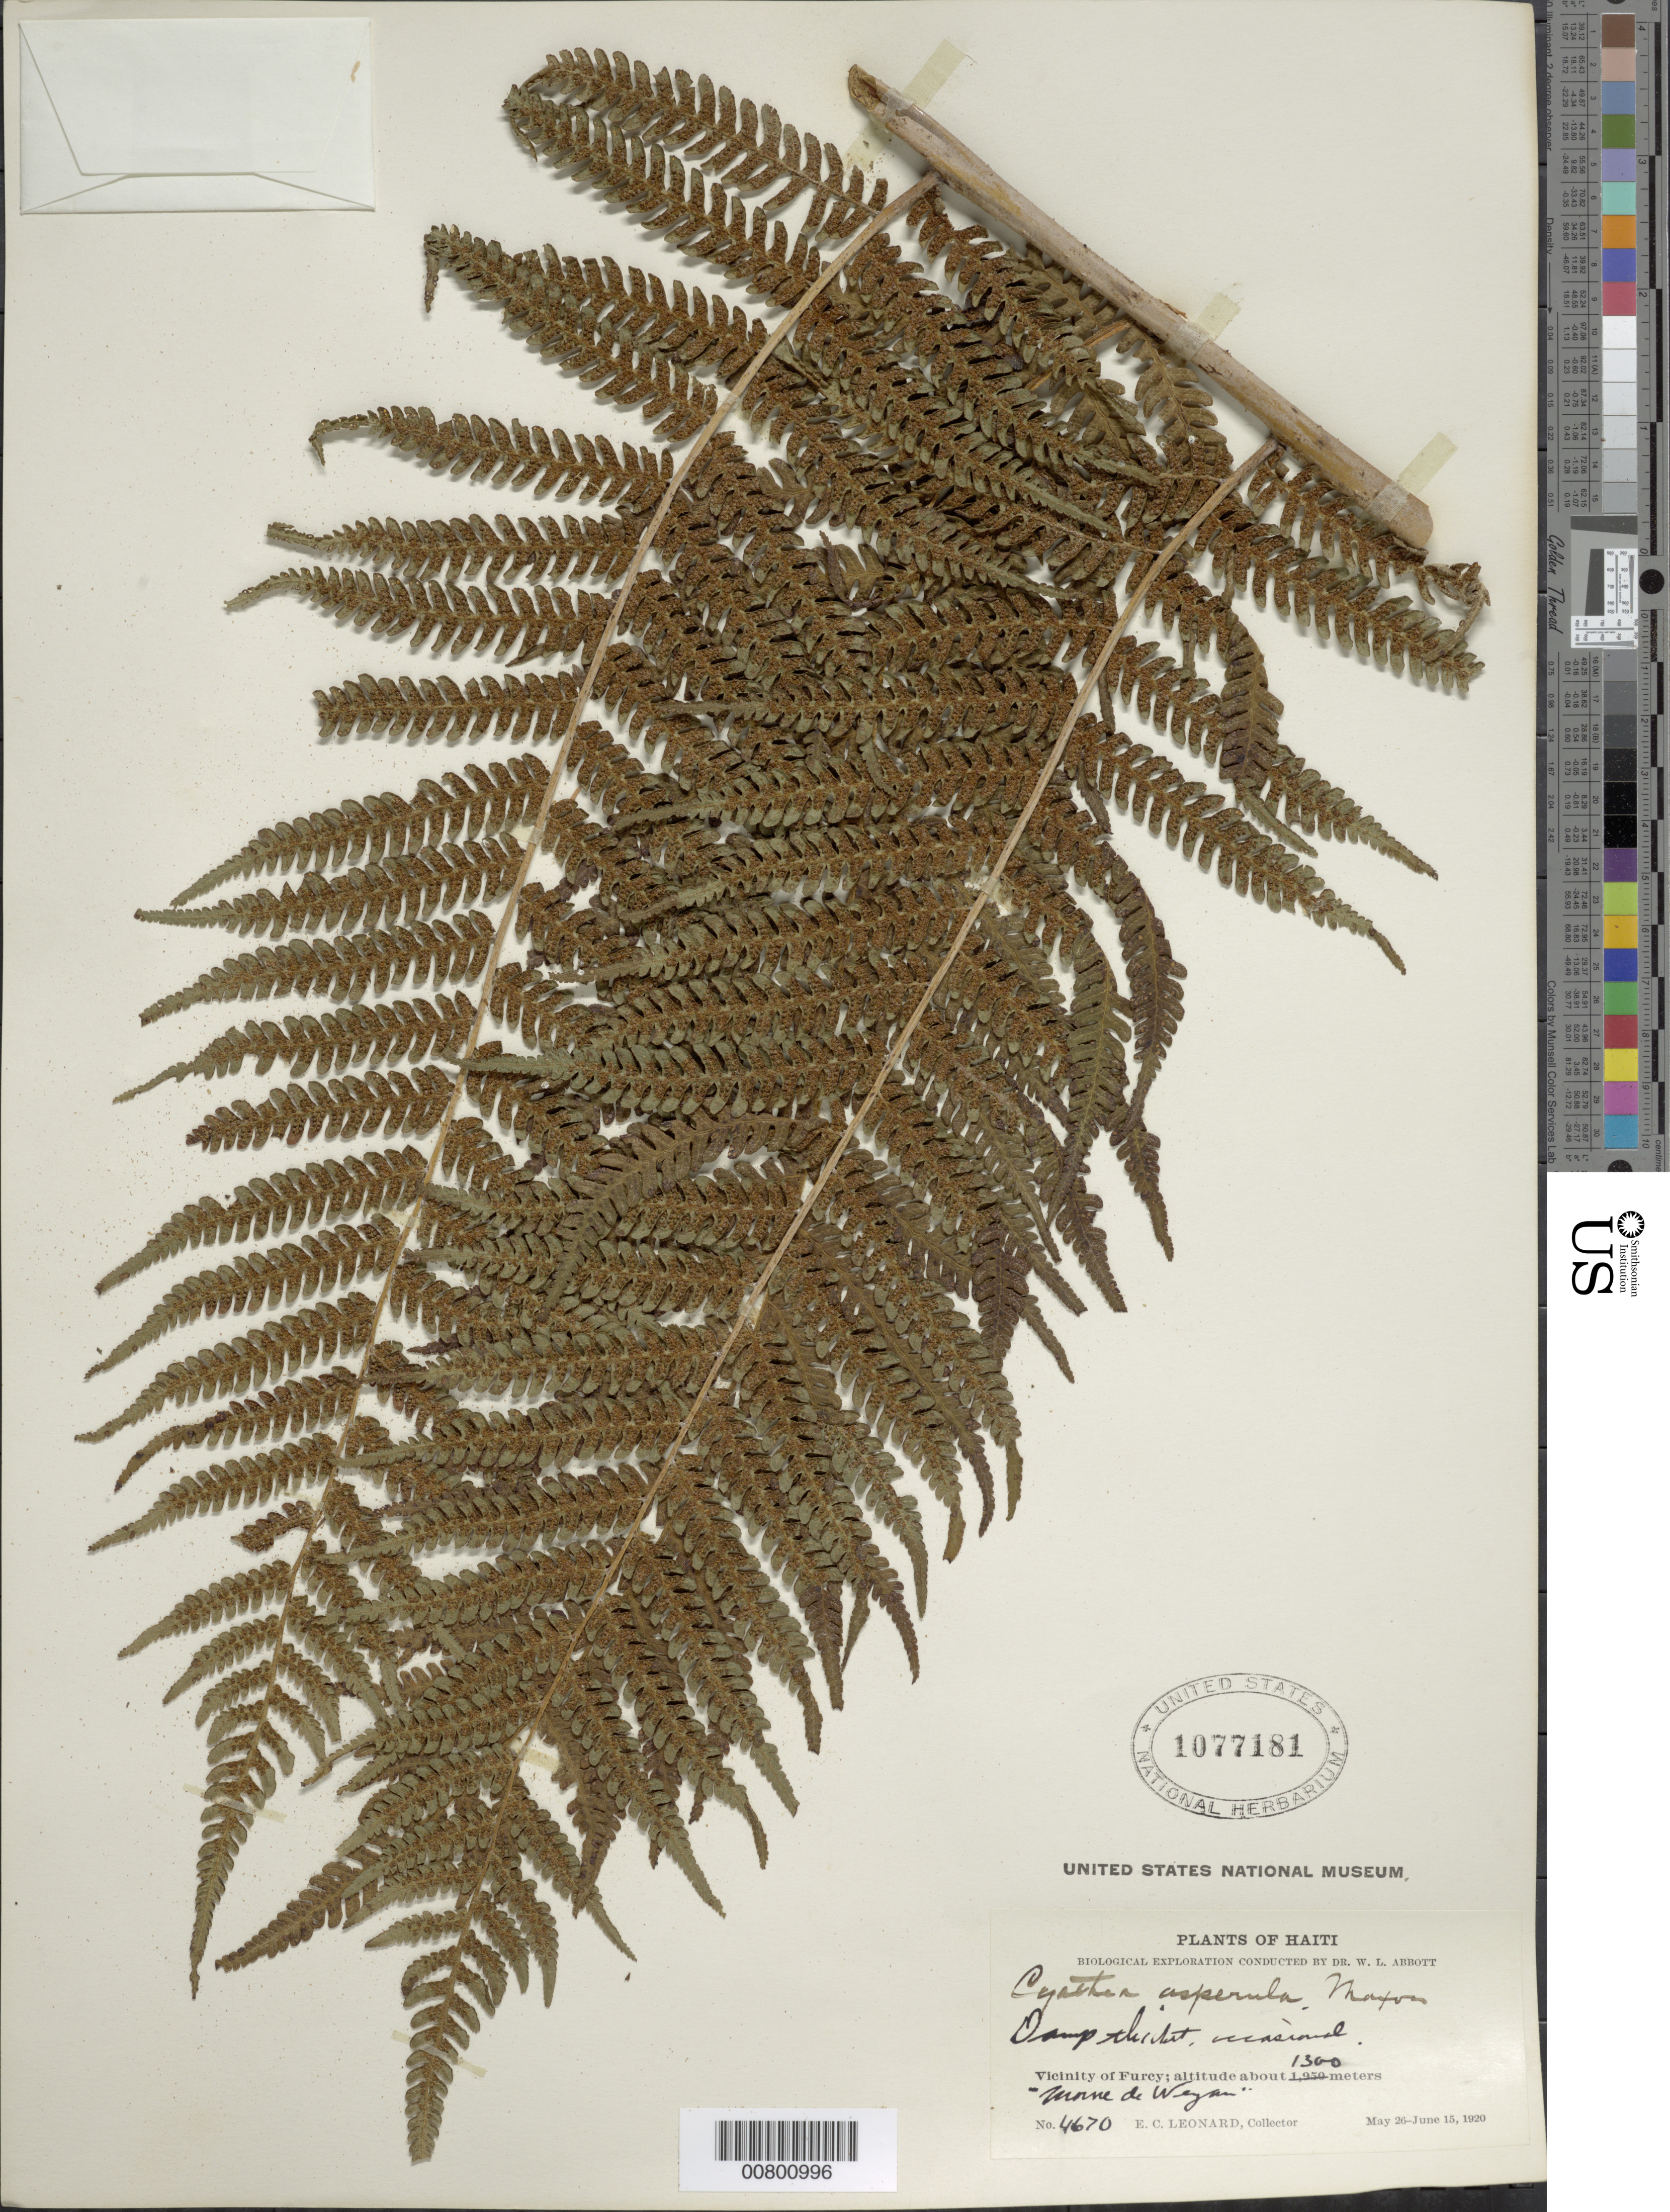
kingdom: Plantae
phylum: Tracheophyta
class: Polypodiopsida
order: Cyatheales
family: Cyatheaceae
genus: Cyathea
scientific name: Cyathea furfuracea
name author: Christ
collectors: E. C. Leonard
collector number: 4670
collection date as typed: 26 May 1920 to 15 Jun 1920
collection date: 1920-05-26/1920-06-15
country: Haiti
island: Hispaniola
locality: Furcy vicinity, Morne de Weyan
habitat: Damp thicket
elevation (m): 1300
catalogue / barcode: US 1077181